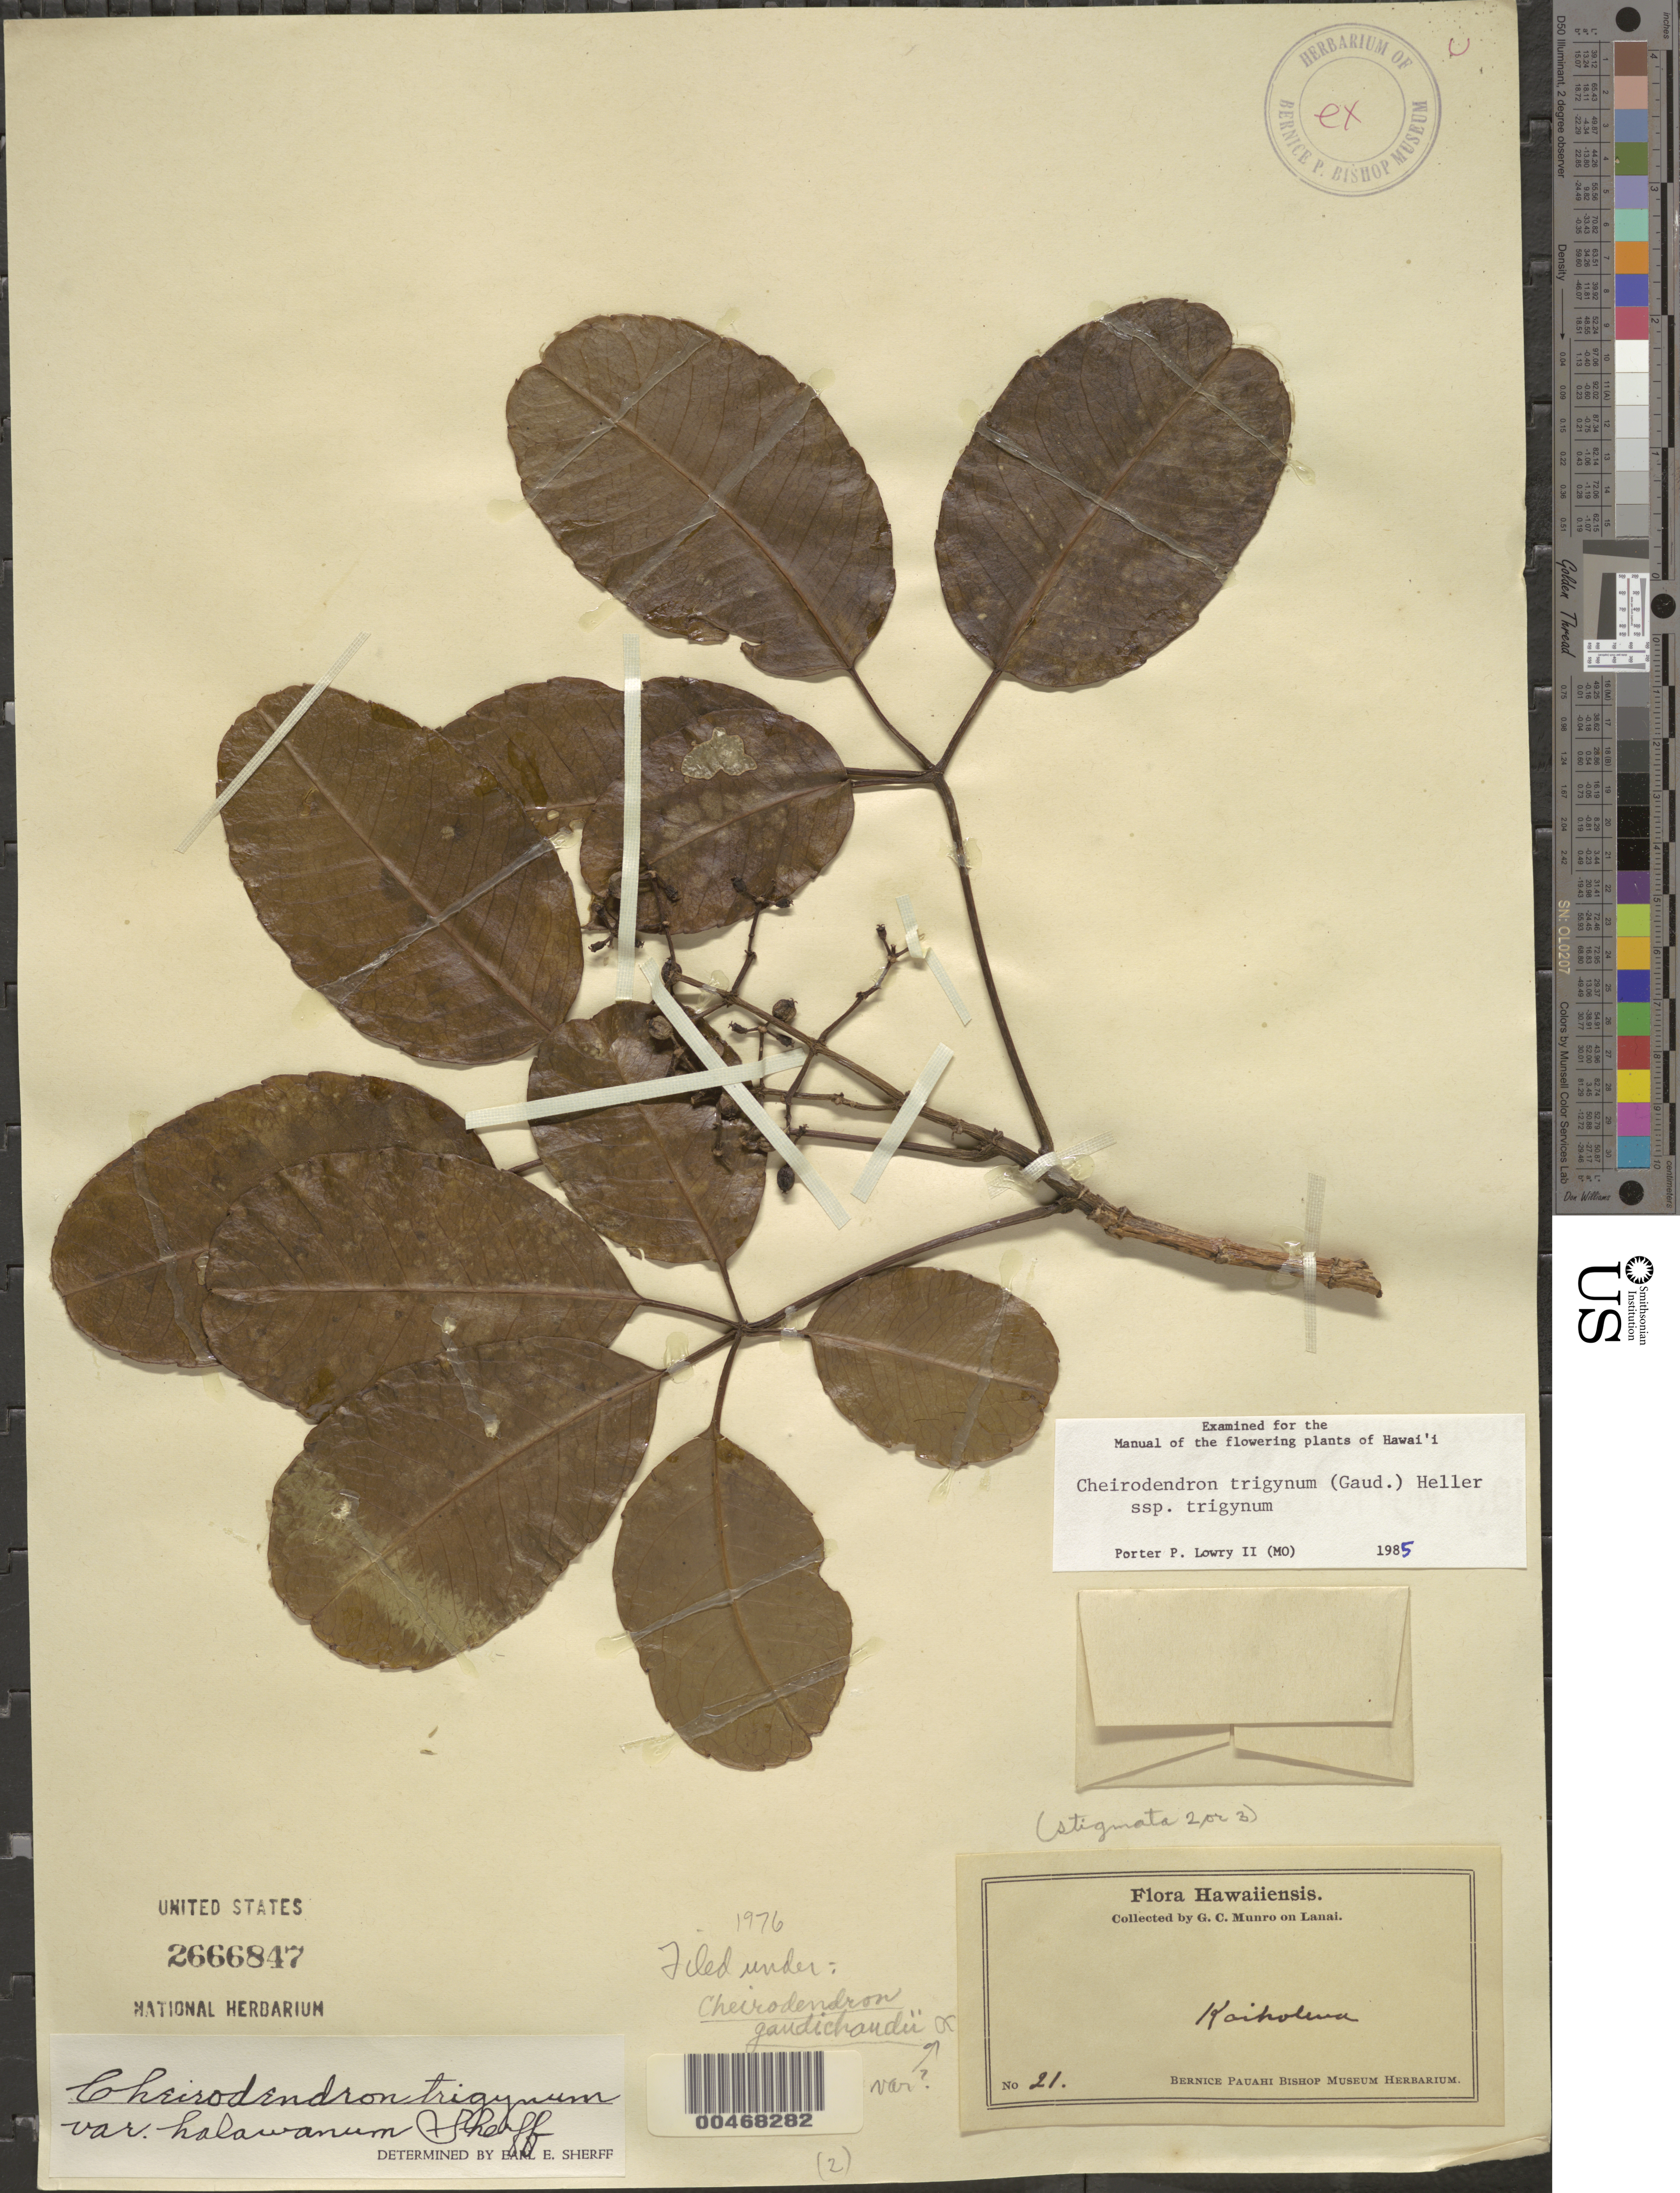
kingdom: Plantae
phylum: Tracheophyta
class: Magnoliopsida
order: Apiales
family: Araliaceae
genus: Cheirodendron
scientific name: Cheirodendron trigynum subsp. trigynum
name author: (Gaudich.) A. Heller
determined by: Lowry, P. P., (MO), Missouri Botanical Garden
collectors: G. C. Munro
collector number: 21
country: United States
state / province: Hawaii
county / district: Maui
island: Lana'i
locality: Kaiholena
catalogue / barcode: US 2666847